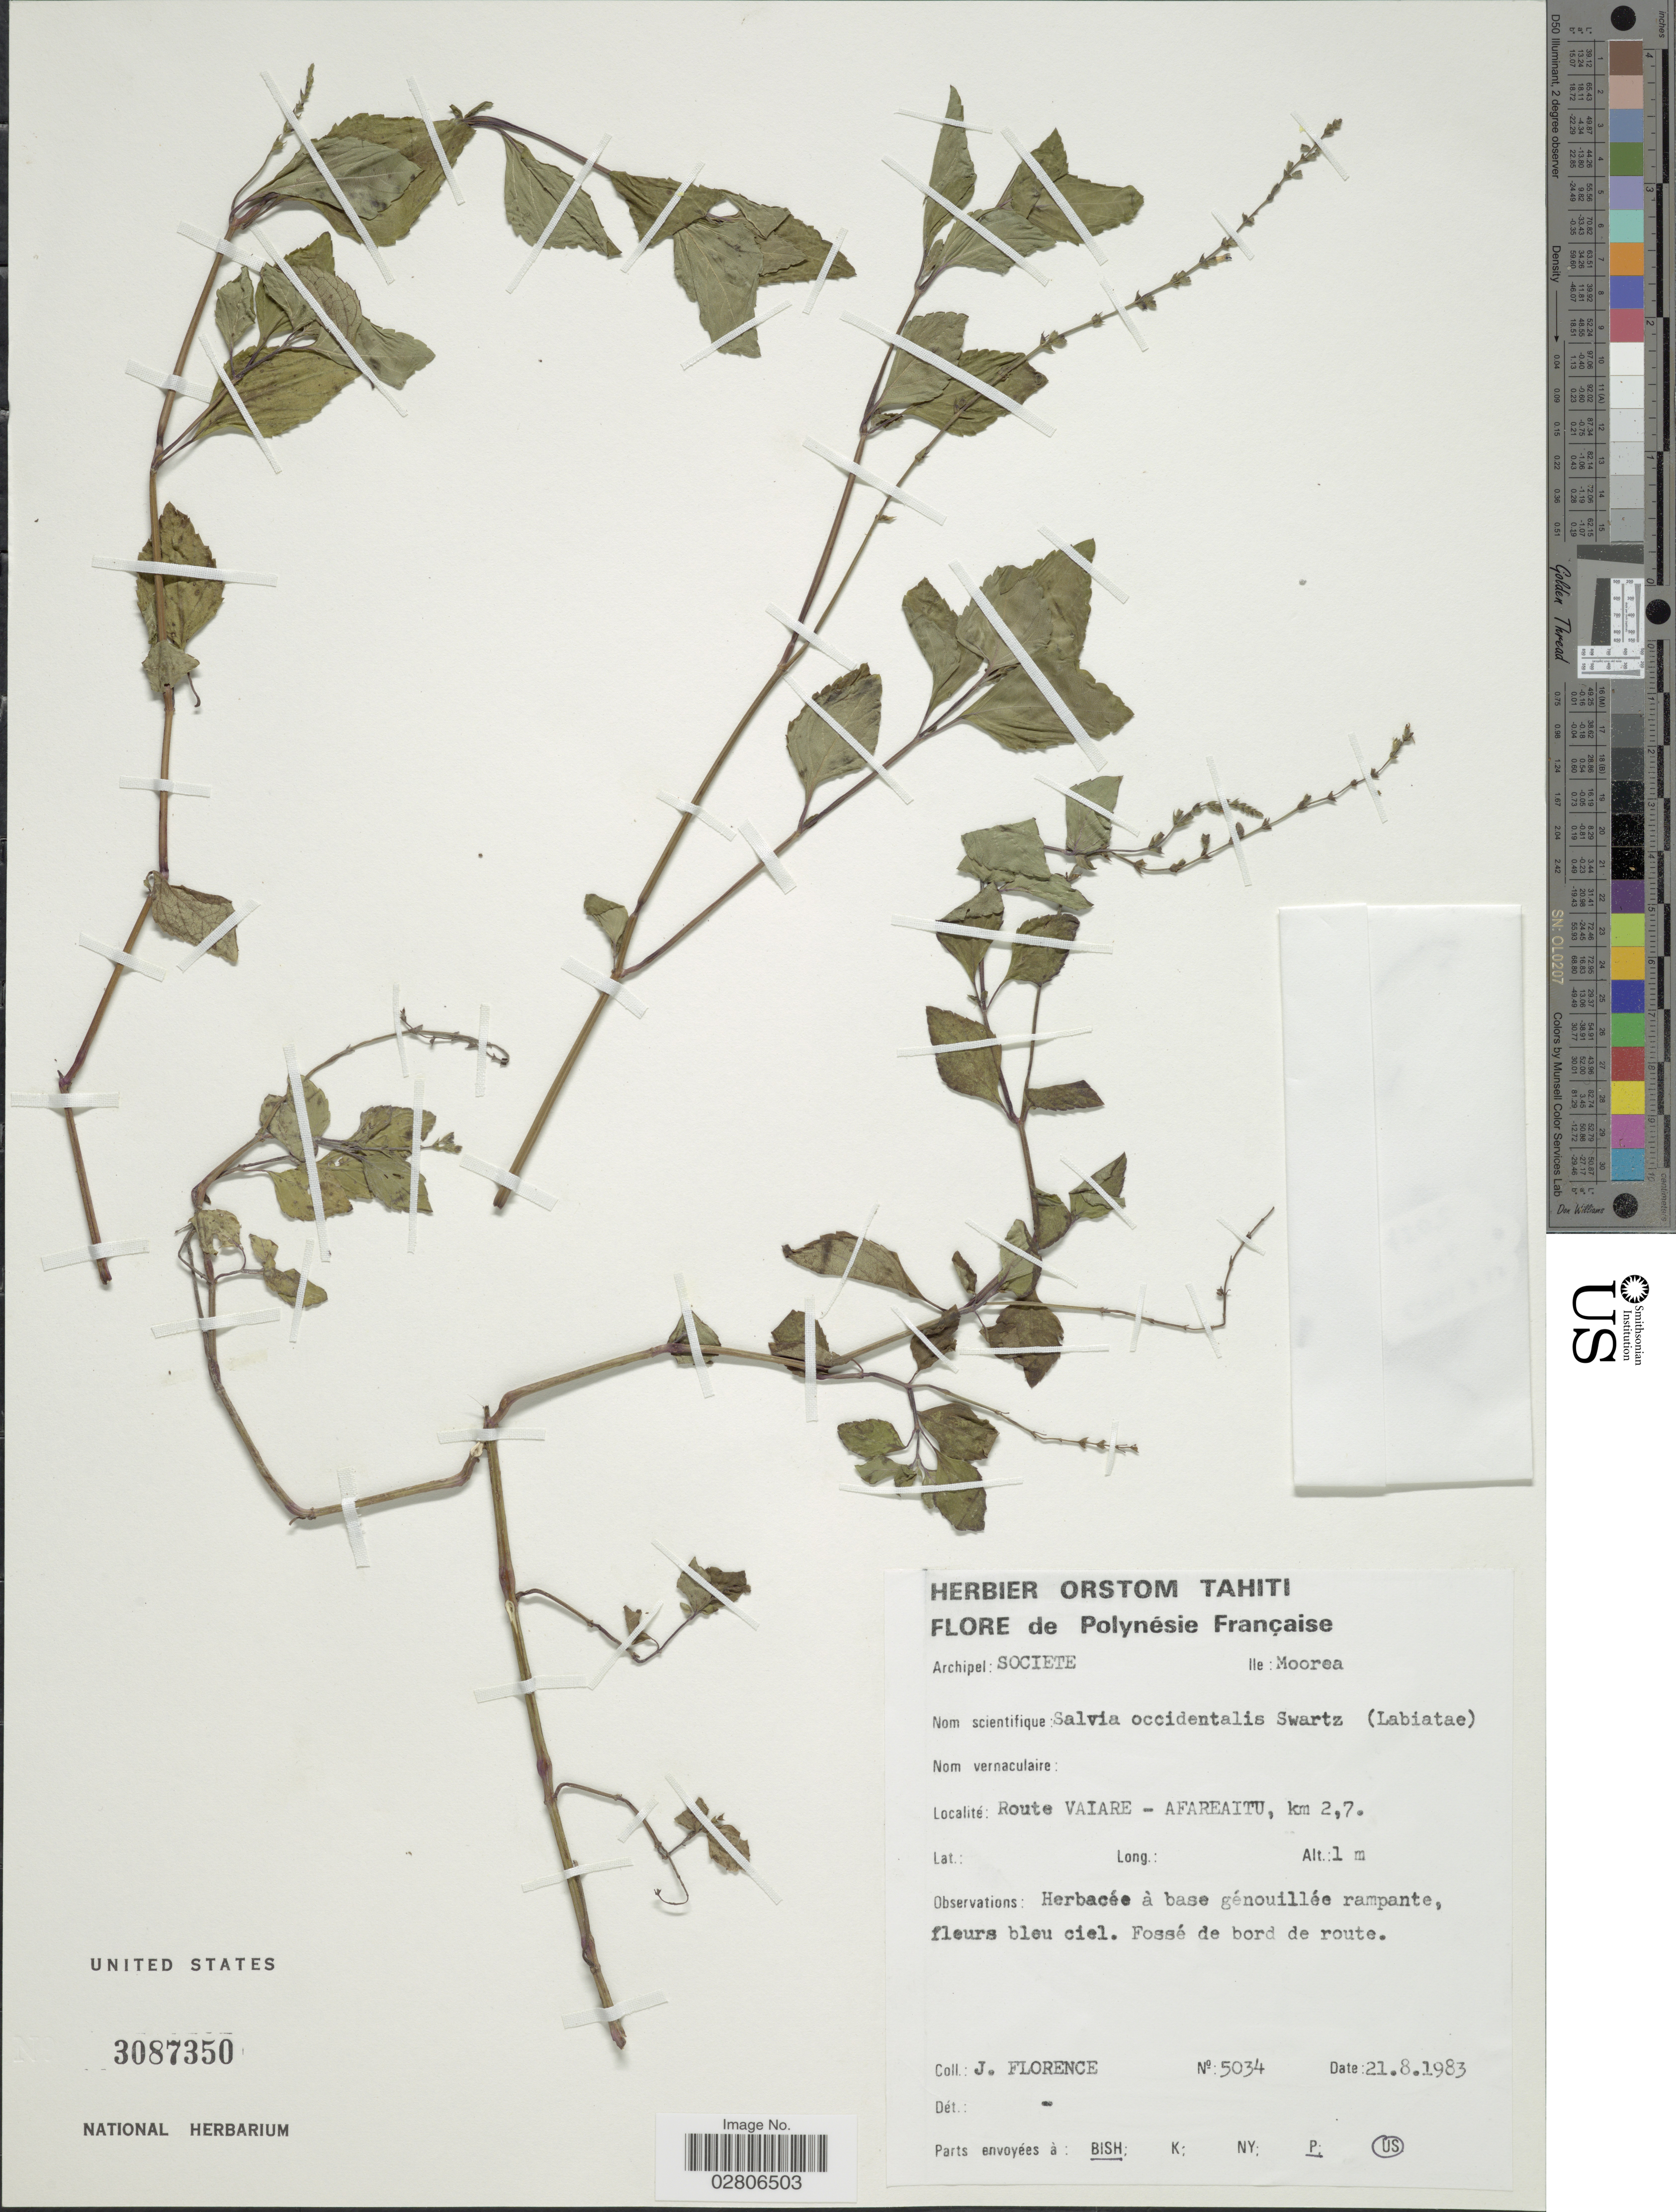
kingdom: Plantae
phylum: Tracheophyta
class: Magnoliopsida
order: Lamiales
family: Lamiaceae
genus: Salvia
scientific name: Salvia occidentalis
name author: Sw.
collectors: J. Florence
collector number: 5034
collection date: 1983-08-21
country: French Polynesia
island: Moorea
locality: Polynésie Française. Archipel: Societe. Ile: Moorea. Route VAIARE - AFAREAITU, km 2,7.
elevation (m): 1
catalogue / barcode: US 3087350